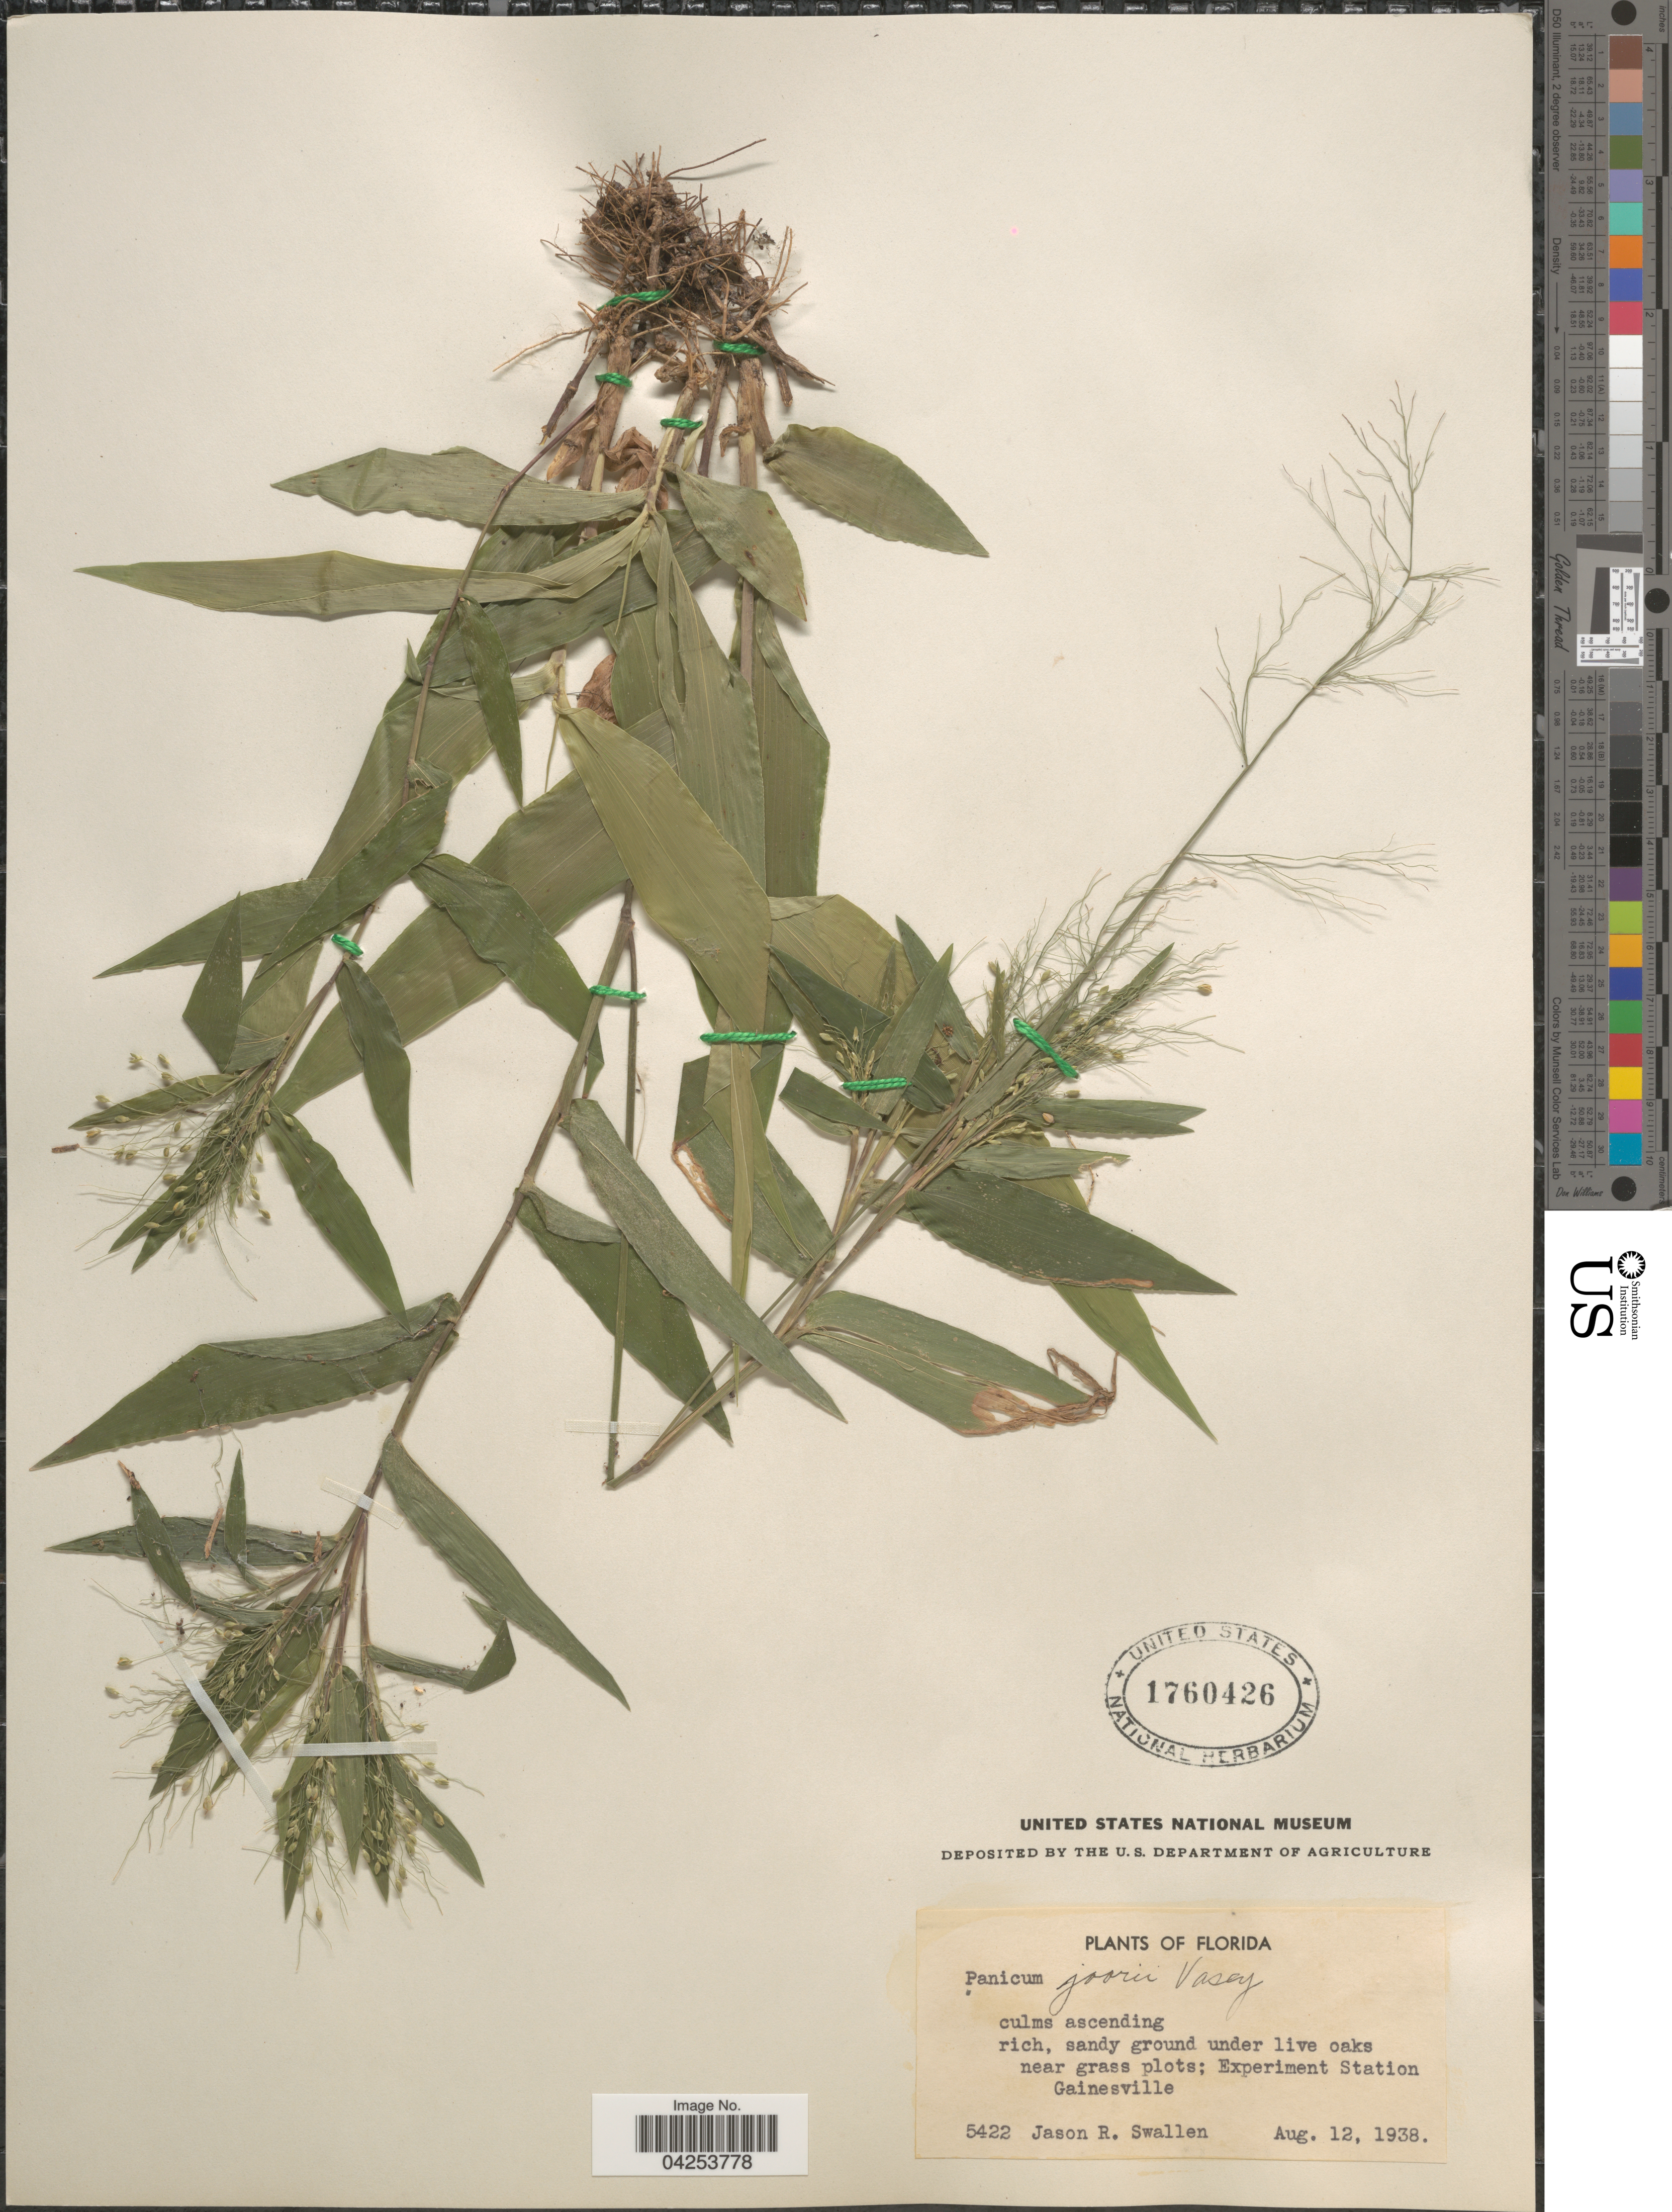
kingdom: Plantae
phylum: Tracheophyta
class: Liliopsida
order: Poales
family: Poaceae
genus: Dichanthelium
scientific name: Dichanthelium commutatum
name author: (Schult.) Gould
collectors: J. R. Swallen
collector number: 5422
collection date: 1938-08-12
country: United States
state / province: Florida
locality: Experiment Station Gainesville.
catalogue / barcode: US 1760426